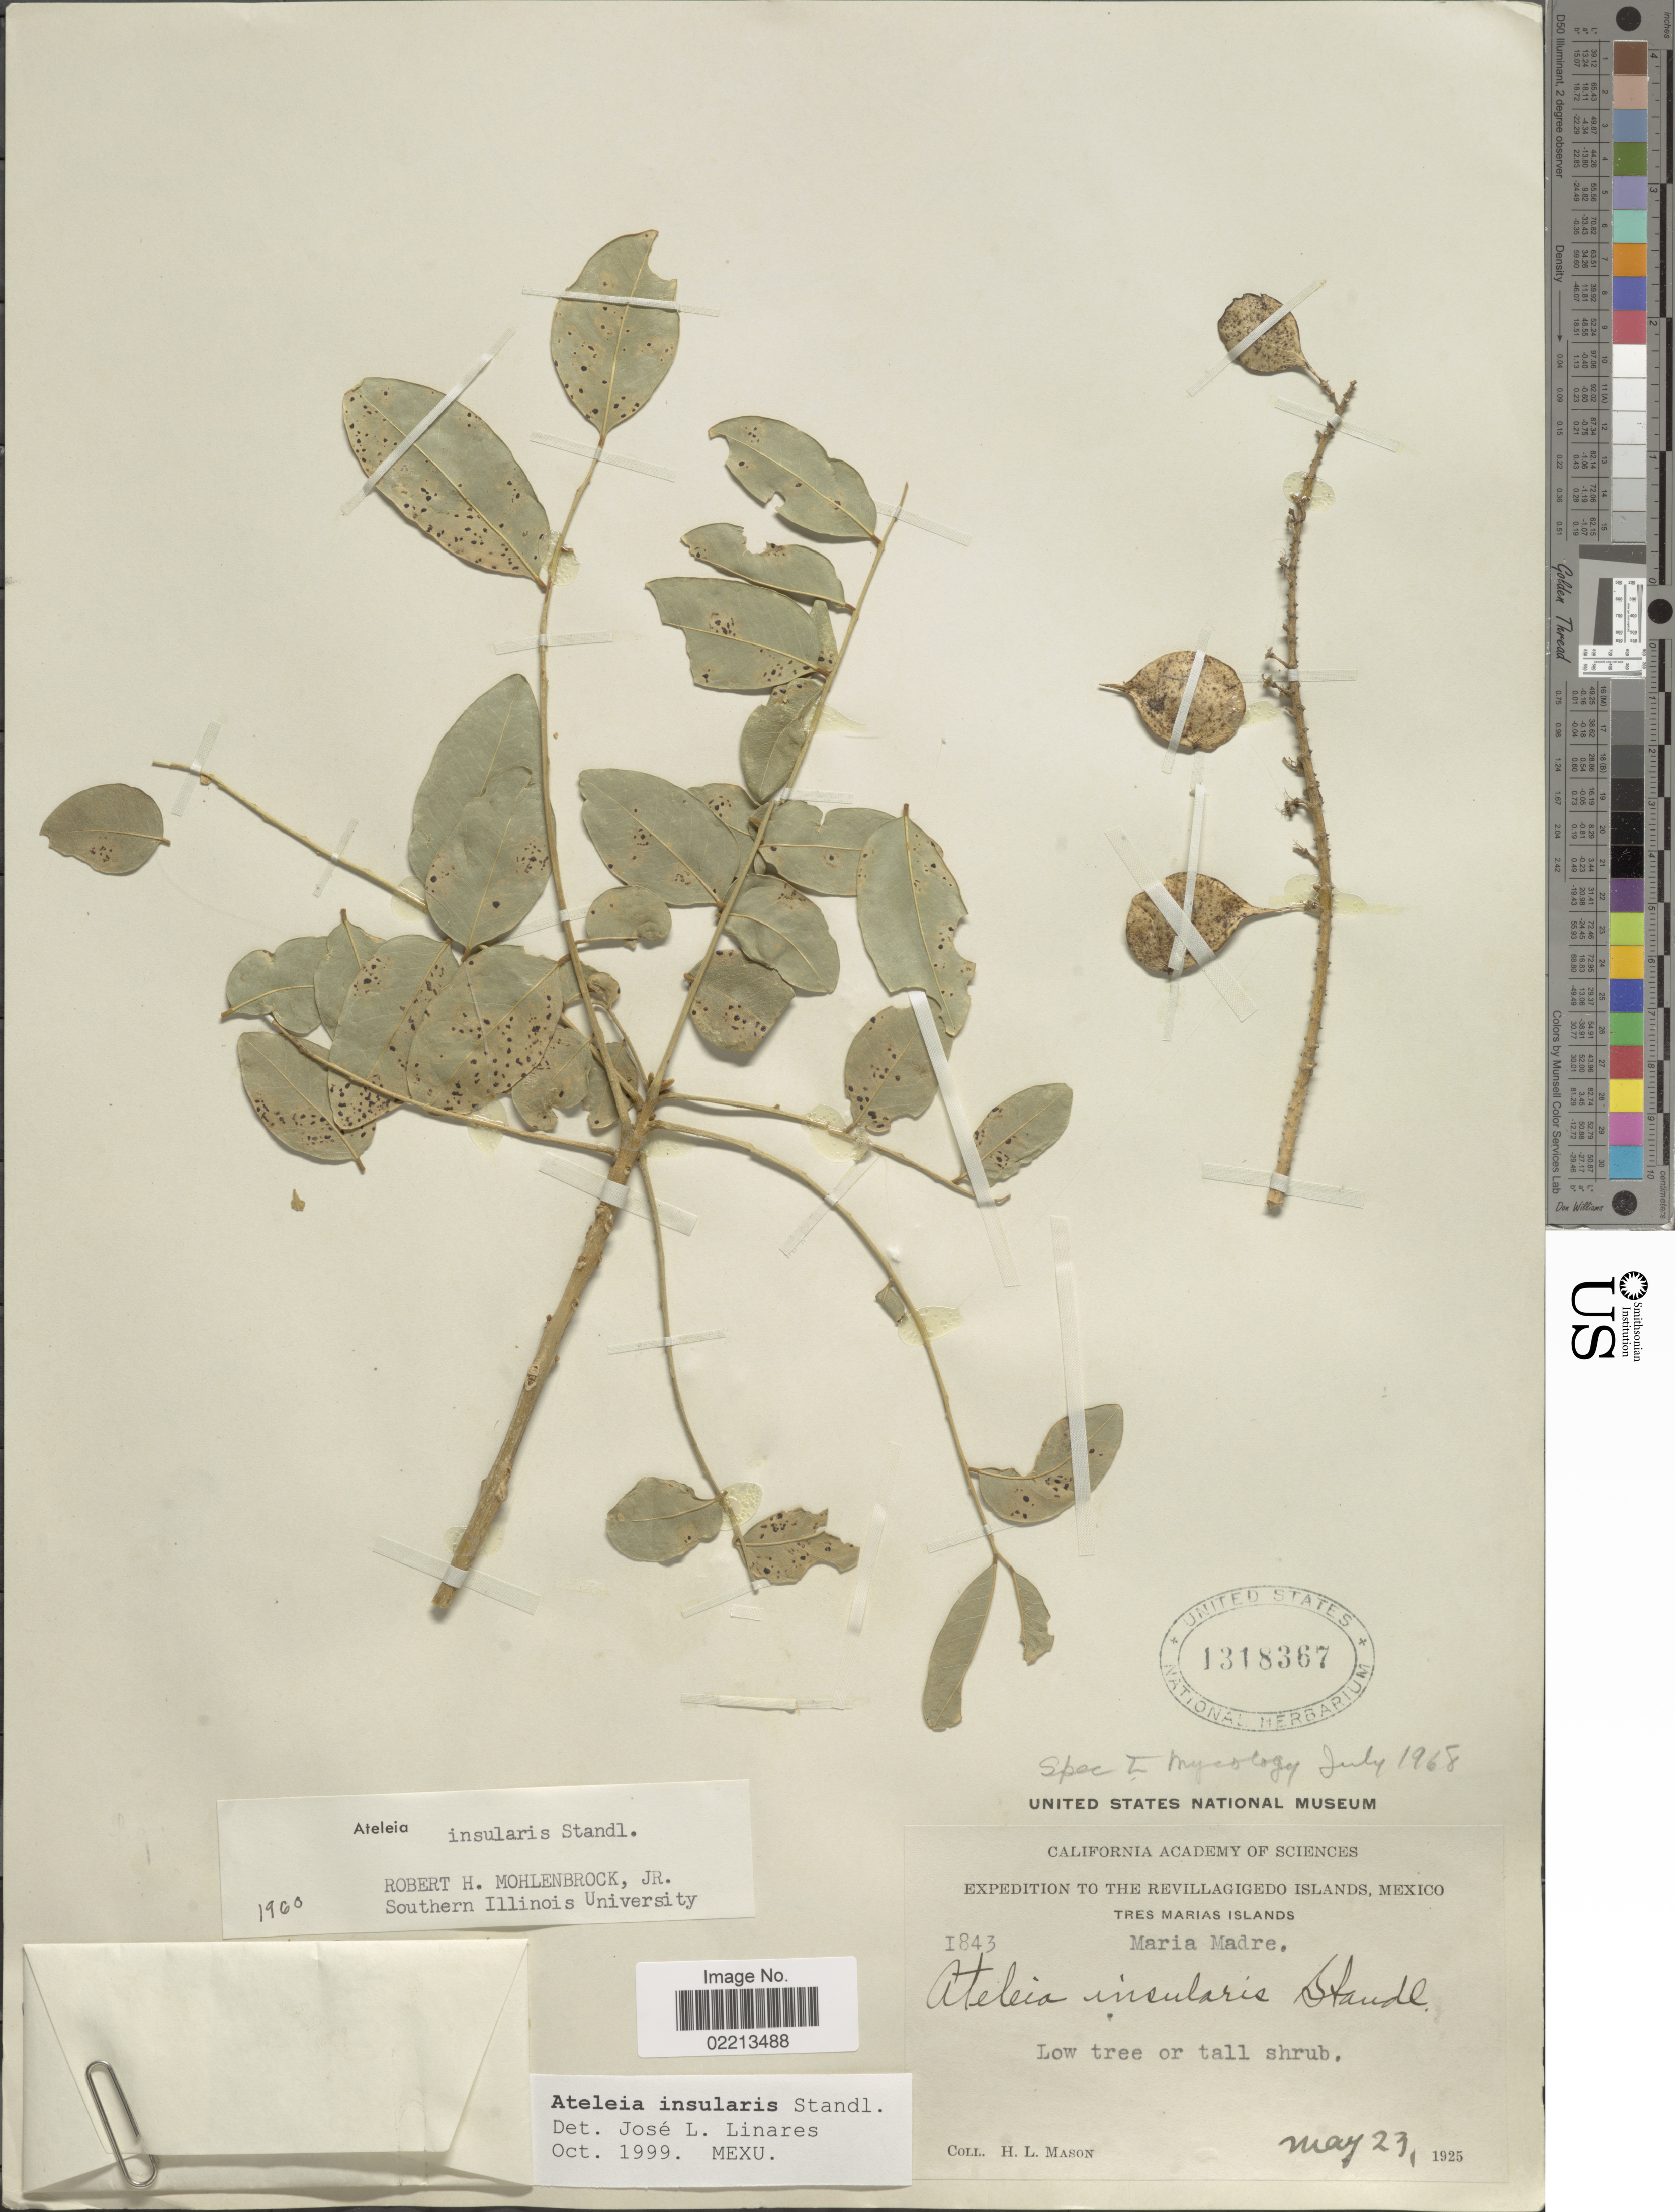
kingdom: Plantae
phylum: Tracheophyta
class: Magnoliopsida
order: Fabales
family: Fabaceae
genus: Ateleia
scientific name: Ateleia insularis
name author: Standl.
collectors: H. L. Mason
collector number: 1843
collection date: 1925-05-23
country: Mexico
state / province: Nayarit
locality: Tres Marias Islands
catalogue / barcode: US 1318367